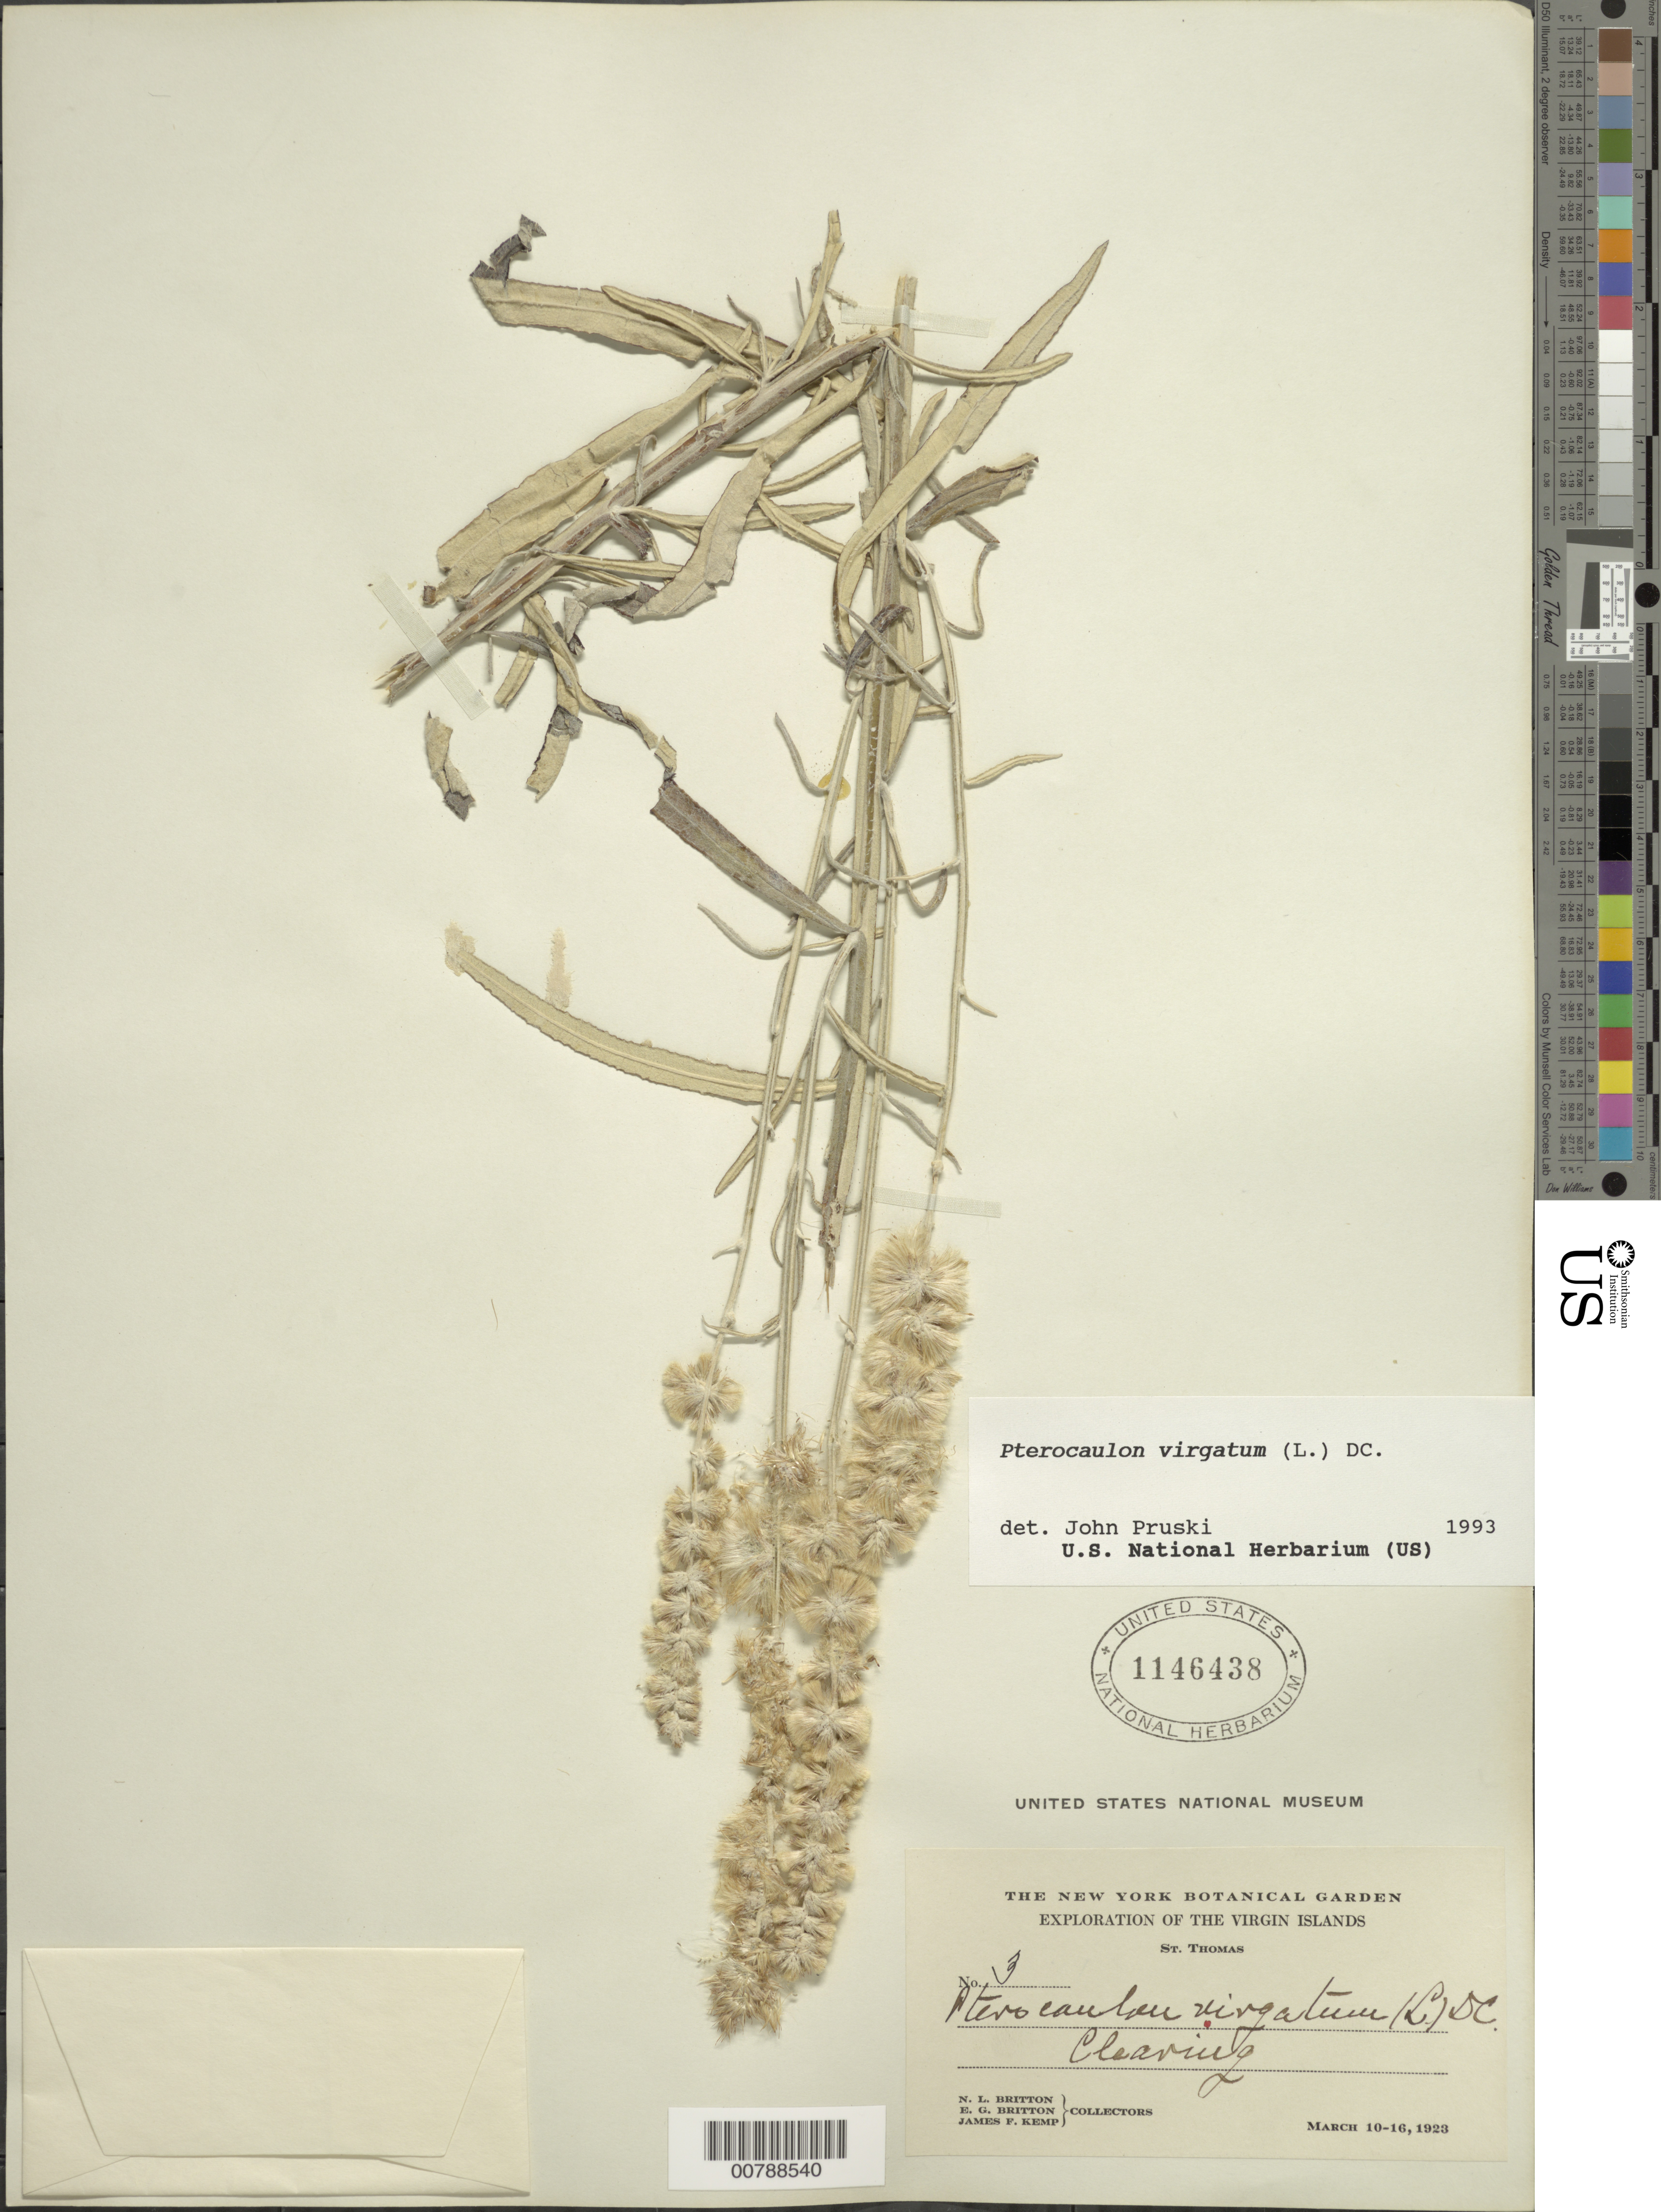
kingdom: Plantae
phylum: Tracheophyta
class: Magnoliopsida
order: Asterales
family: Asteraceae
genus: Pterocaulon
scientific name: Pterocaulon virgatum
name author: (L.) DC.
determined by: Pruski, J. F.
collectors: N. Britton, E. G. Britton & J. F. Kemp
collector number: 3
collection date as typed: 10 Mar 1923 to 16 Mar 1923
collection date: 1923-03-10/1923-03-16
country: U.S. Virgin Islands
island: St. Thomas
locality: Clearing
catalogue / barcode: US 1146438